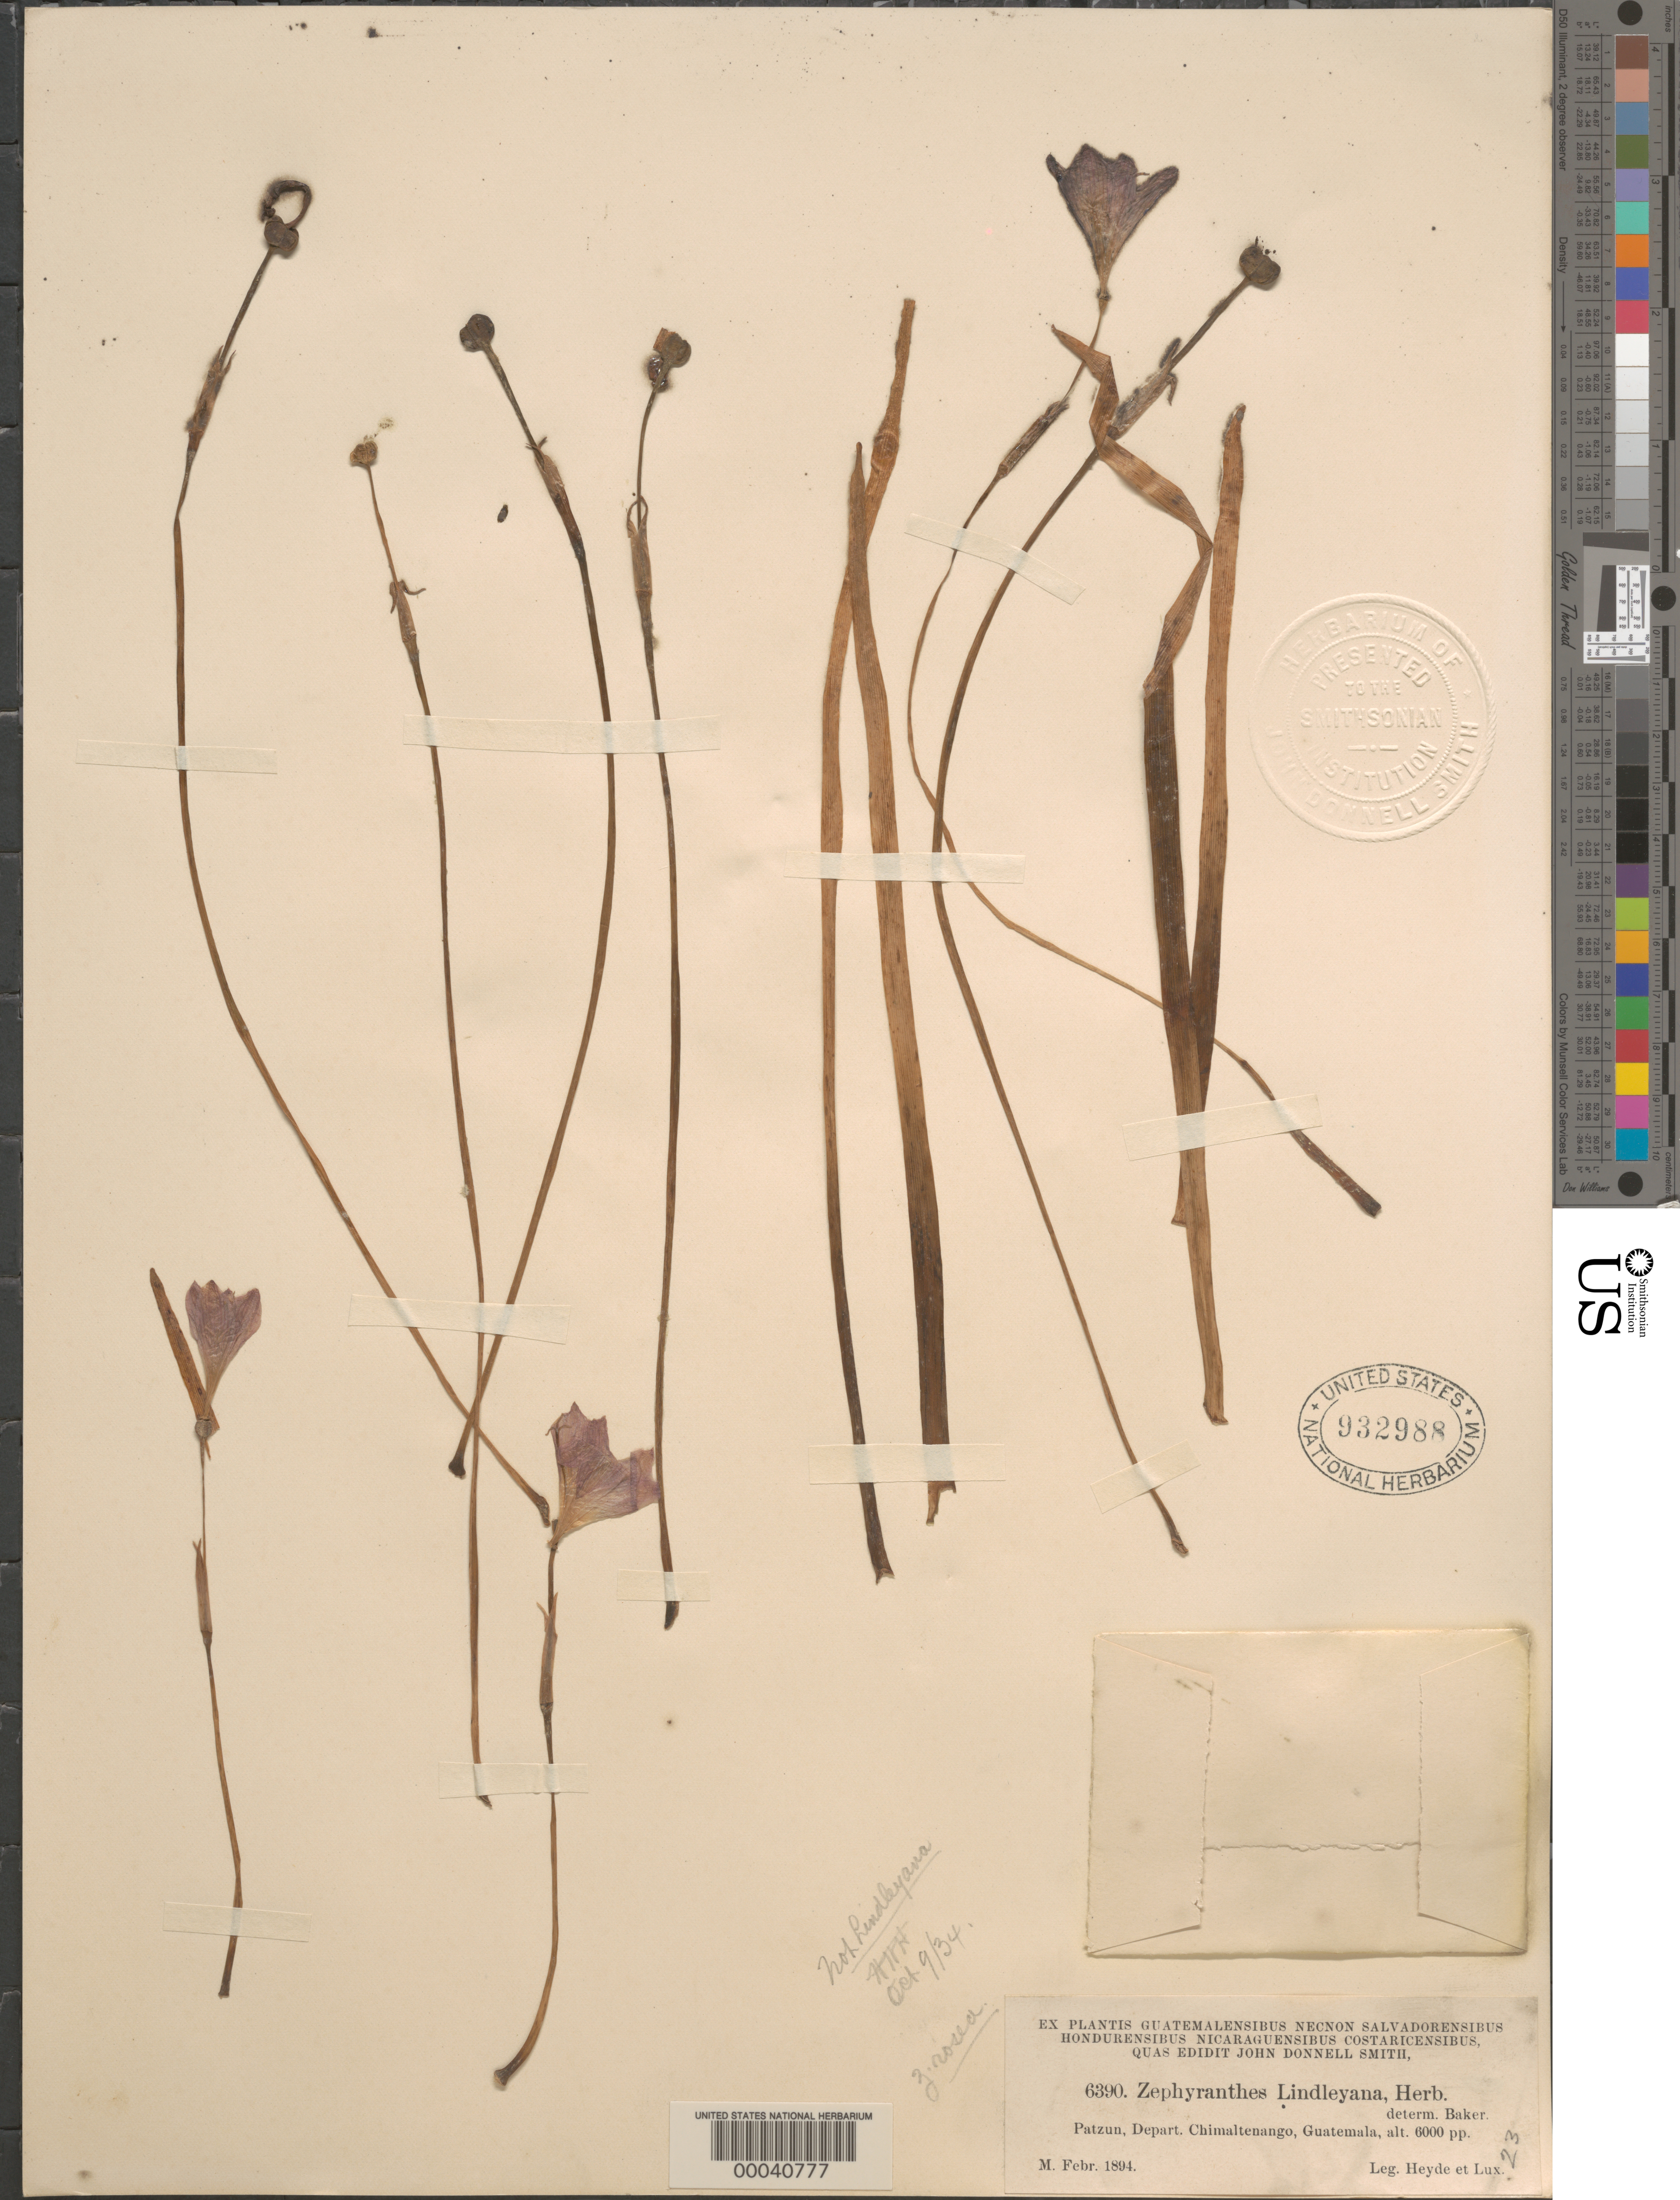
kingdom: Plantae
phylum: Tracheophyta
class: Liliopsida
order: Asparagales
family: Amaryllidaceae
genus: Zephyranthes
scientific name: Zephyranthes rosea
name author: Lindl.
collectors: E. T. Heyde & E. Lux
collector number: Jds 6390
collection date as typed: Feb 1894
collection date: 1894-02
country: Guatemala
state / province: Chimaltenango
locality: Patzun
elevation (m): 1829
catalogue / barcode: US 932988